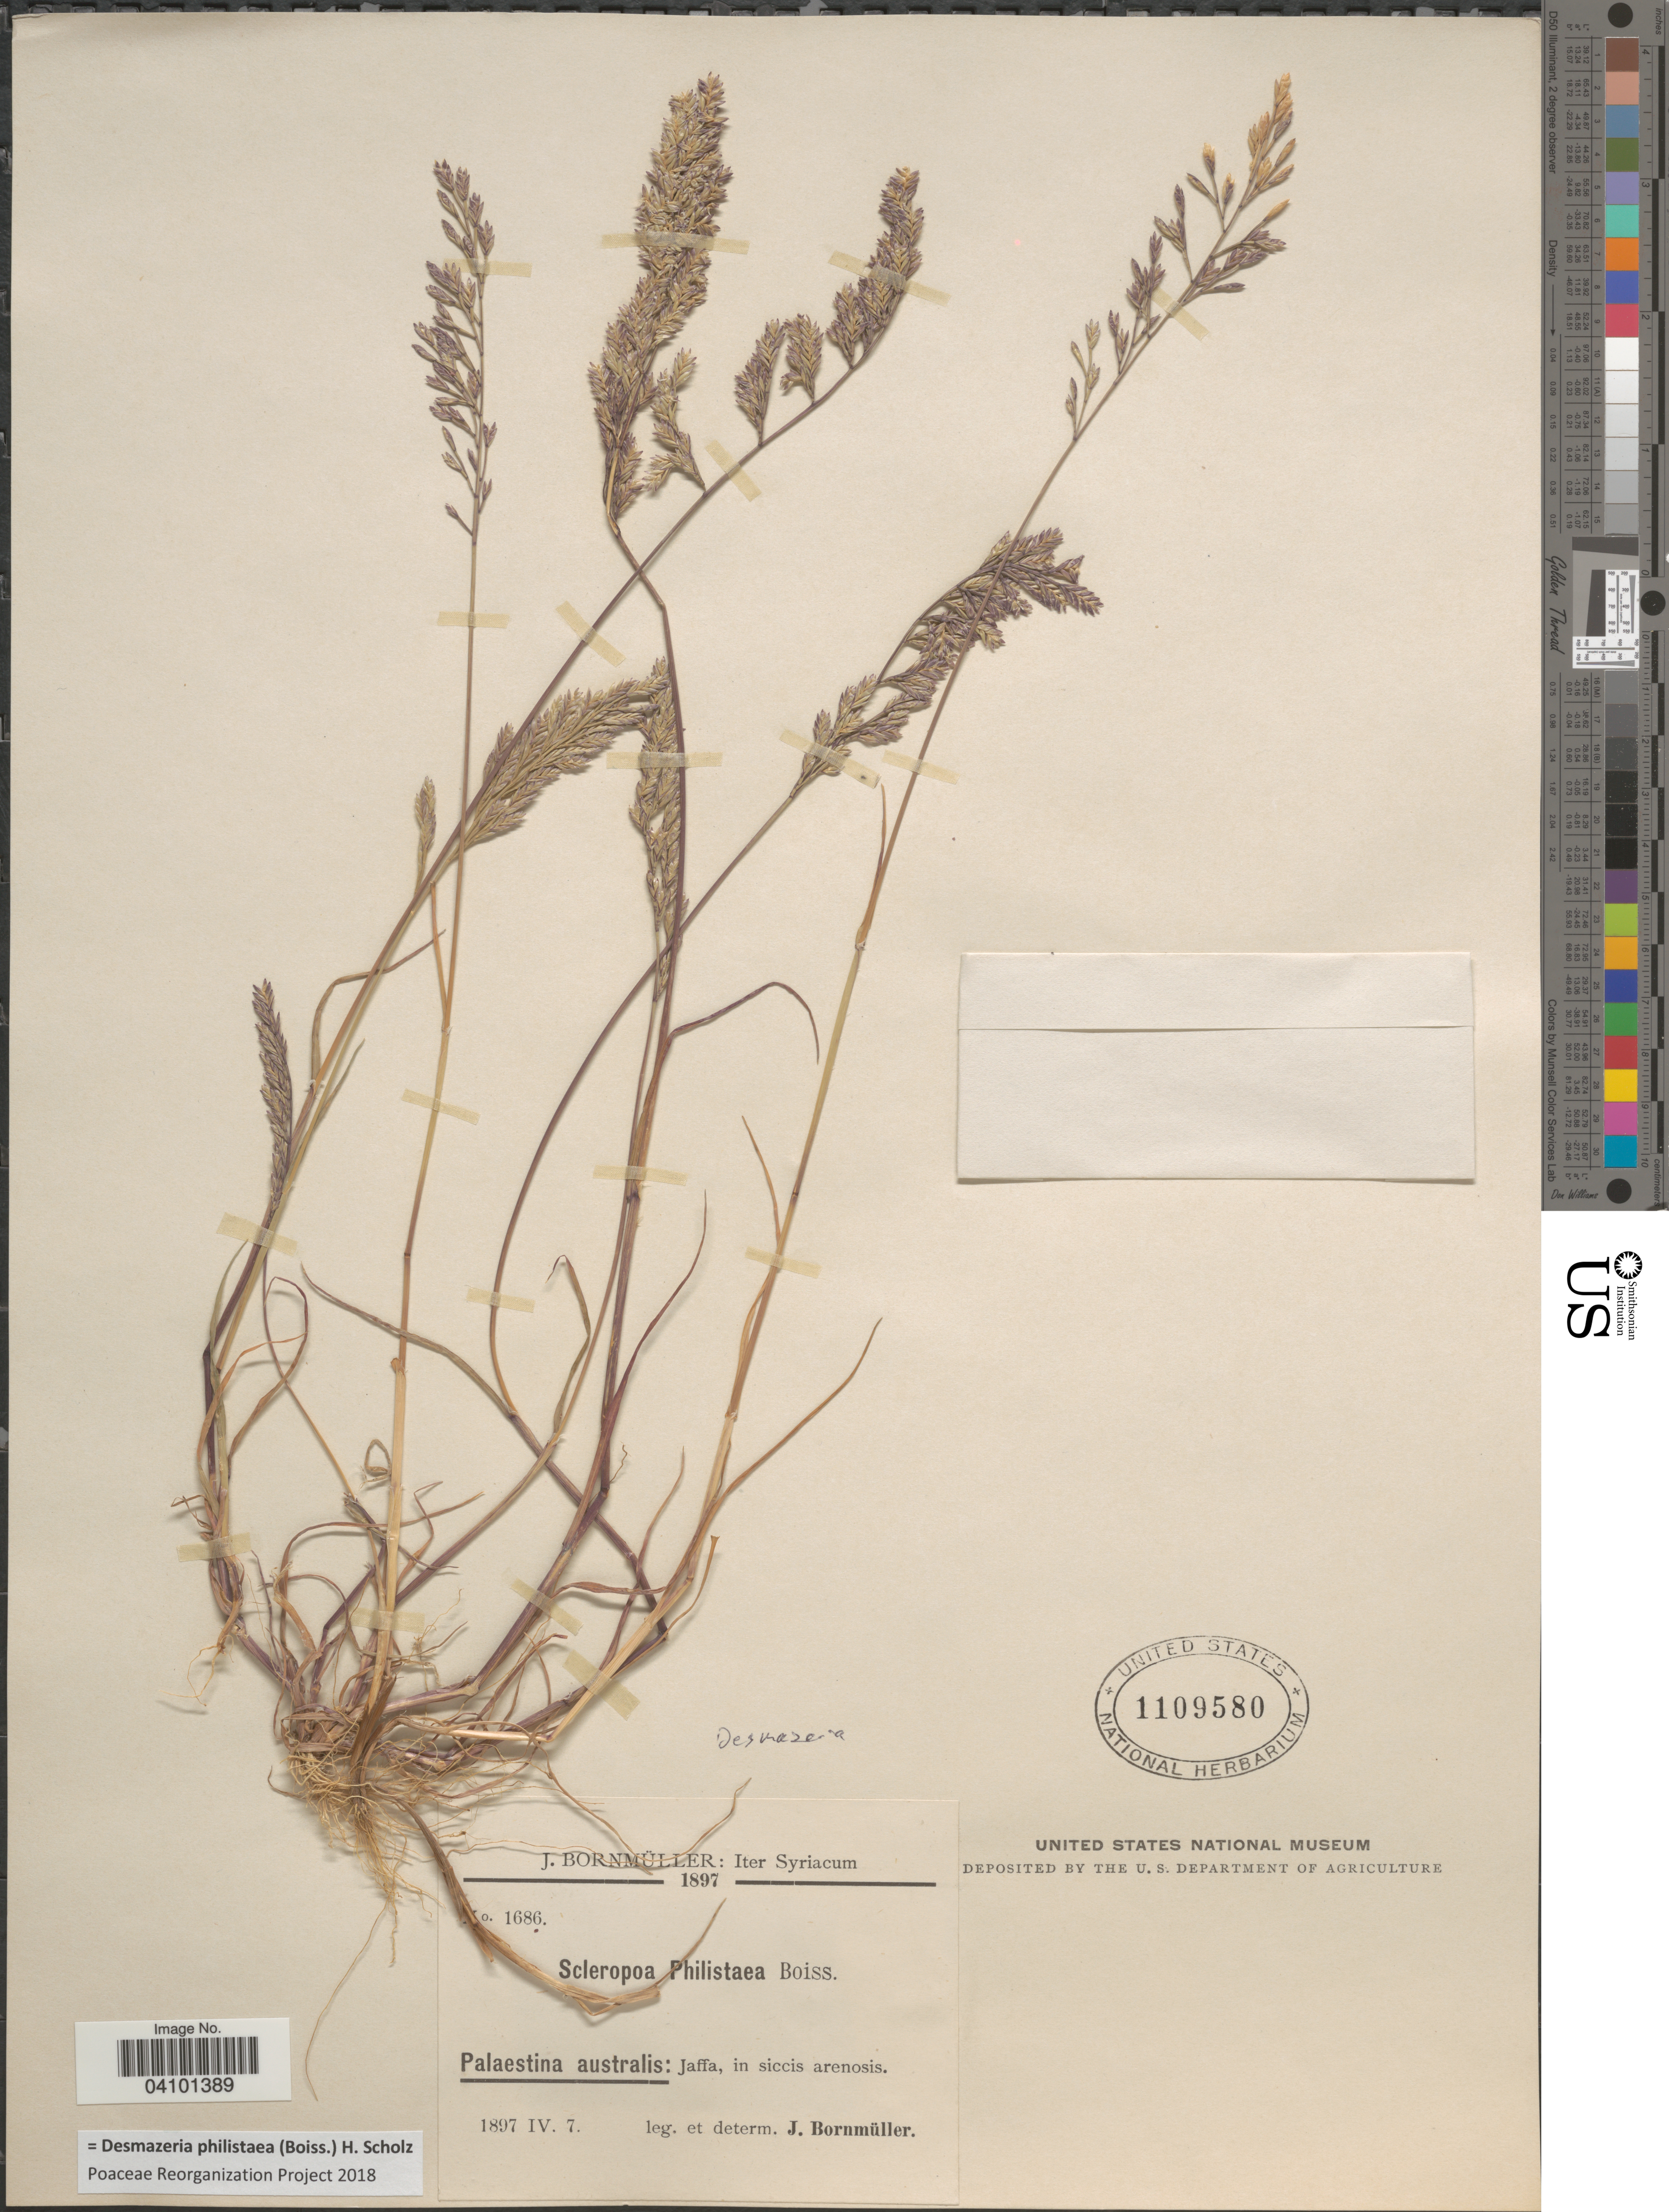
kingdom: Plantae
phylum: Tracheophyta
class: Liliopsida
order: Poales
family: Poaceae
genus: Desmazeria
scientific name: Desmazeria philistaea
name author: (Boiss.) H. Scholz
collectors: J. Bornmüller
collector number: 1686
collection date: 1897-04-07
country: Israel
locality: J. Bornmüller: Iter Syriacum 1897. Palaestina australis: Jaffa.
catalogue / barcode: US 1109580